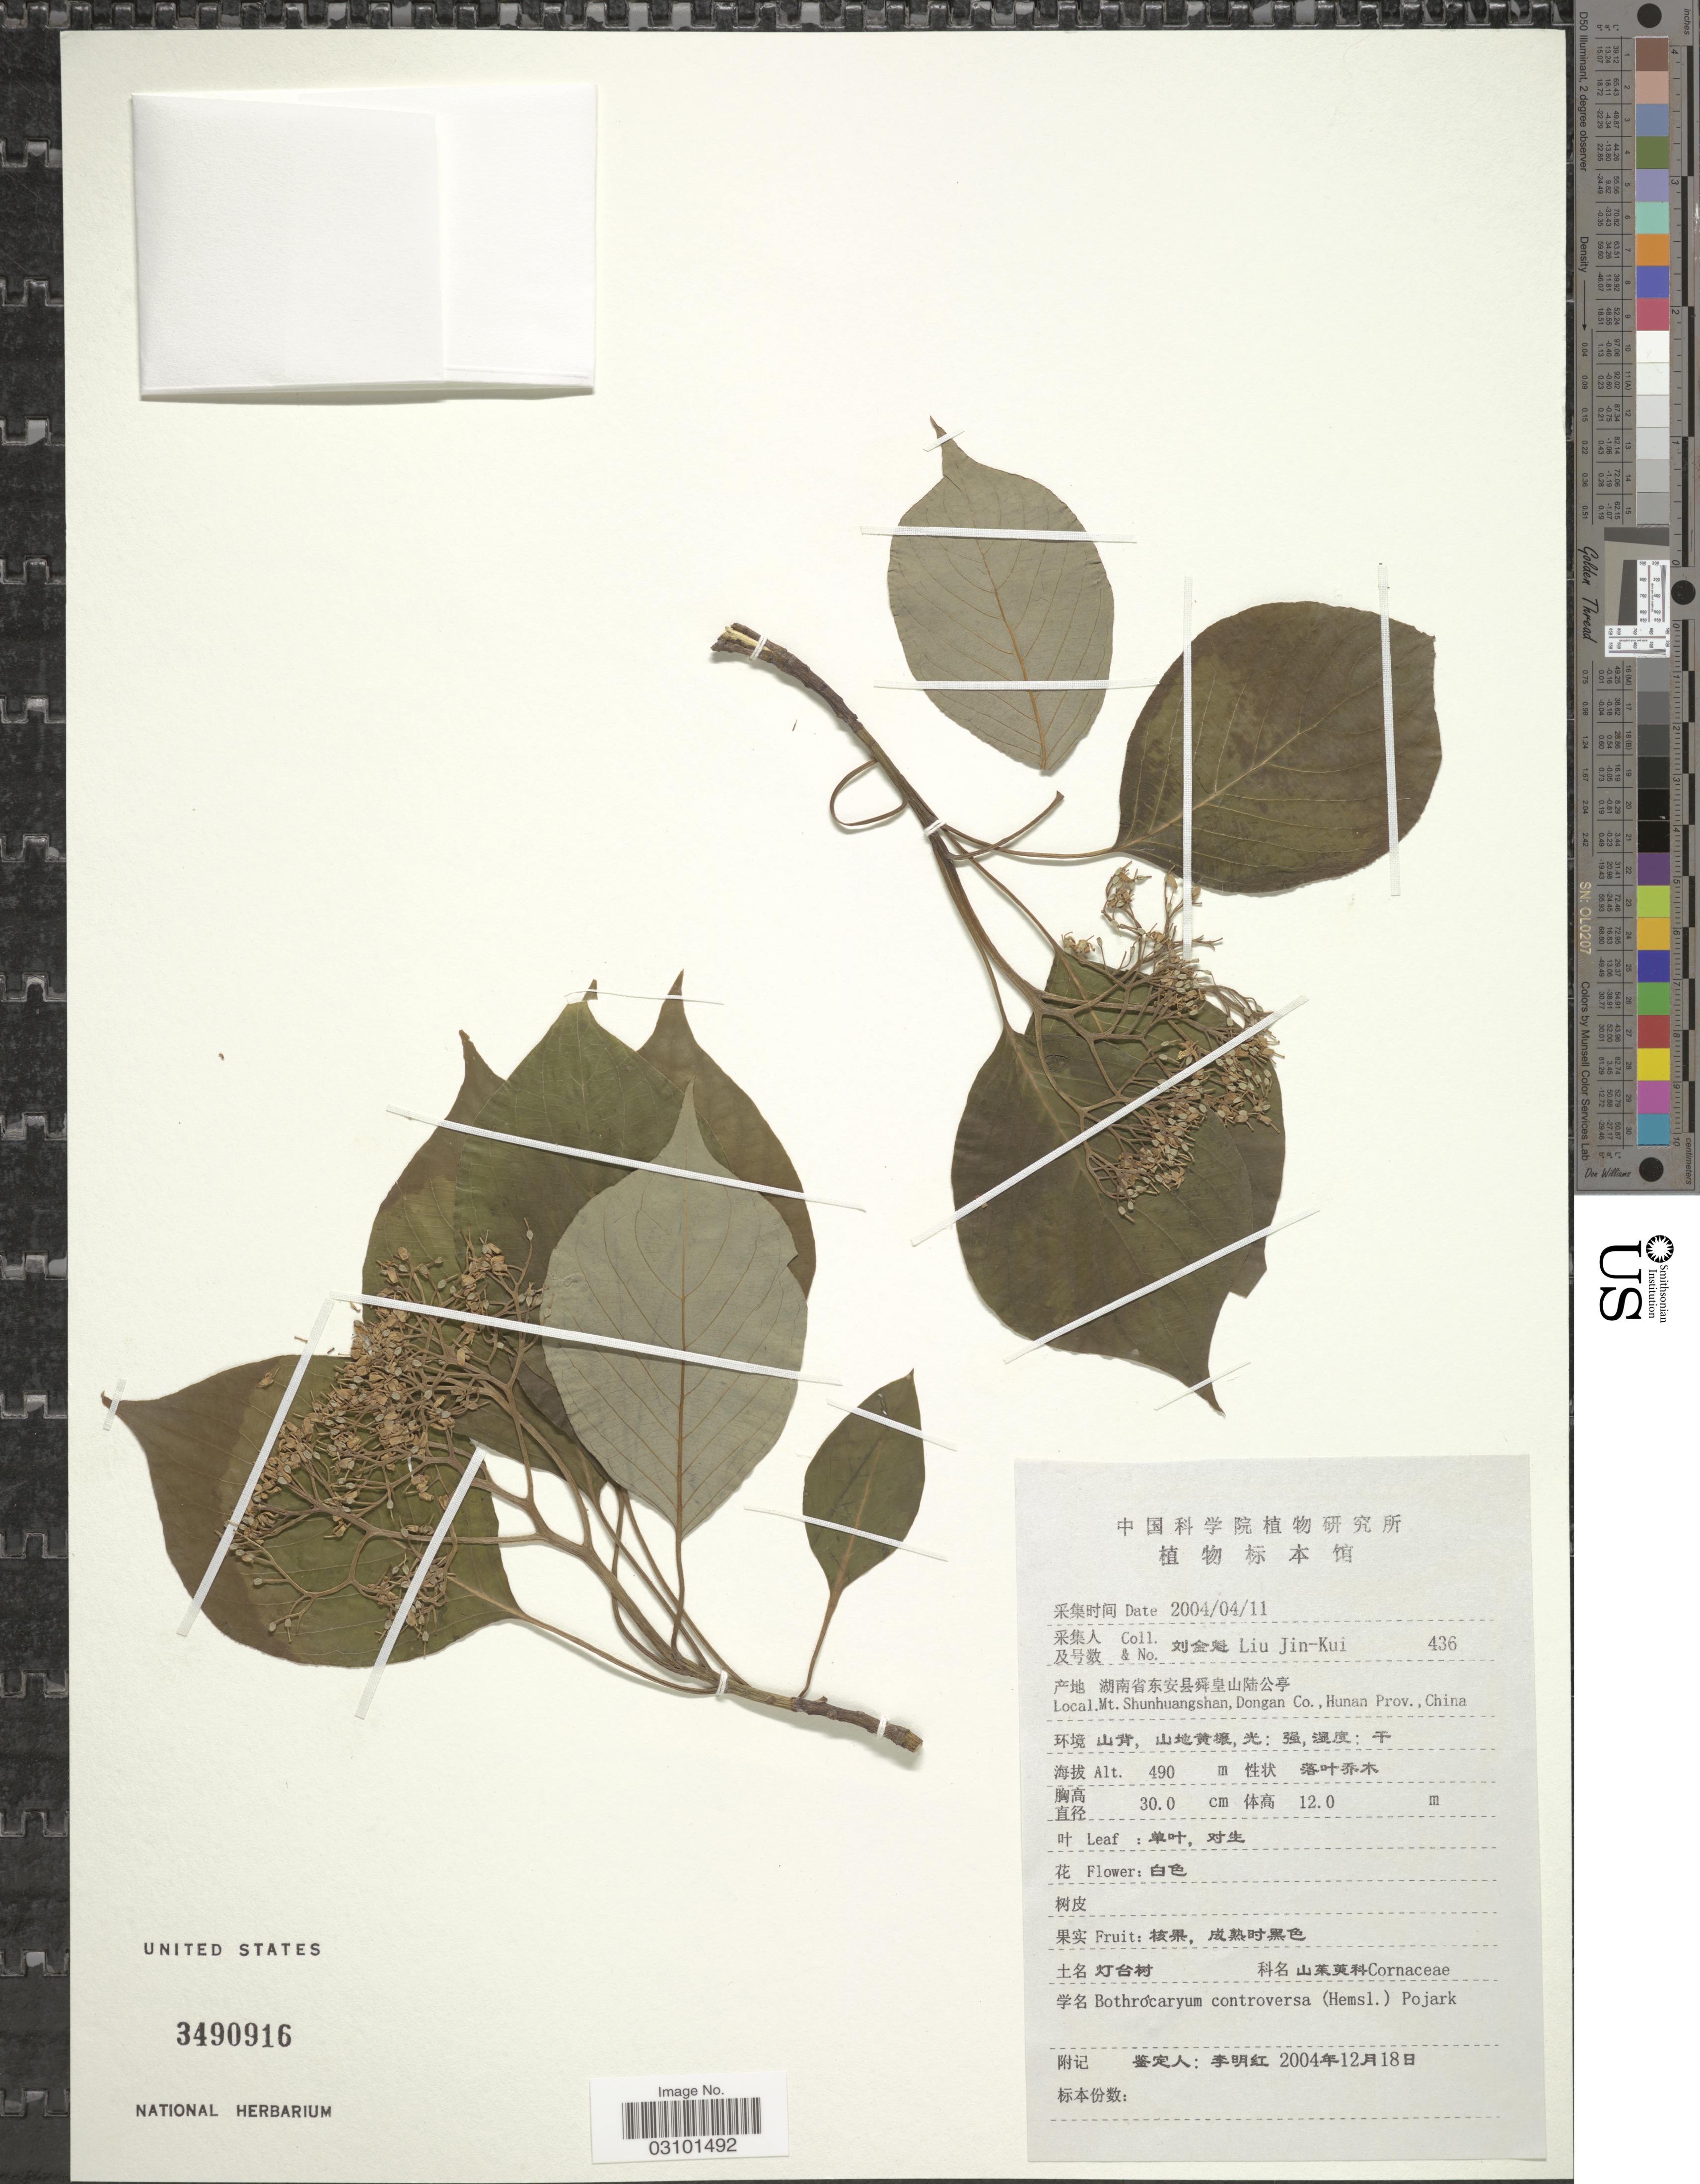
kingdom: Plantae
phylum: Tracheophyta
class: Magnoliopsida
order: Cornales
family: Cornaceae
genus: Cornus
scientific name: Cornus controversa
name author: Hemsl.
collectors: Liu Jin-Kui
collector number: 436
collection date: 2004-04-11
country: China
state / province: Hunan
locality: Mt. Shunhuangshan, Dongan Co.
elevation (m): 490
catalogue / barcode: US 3490916